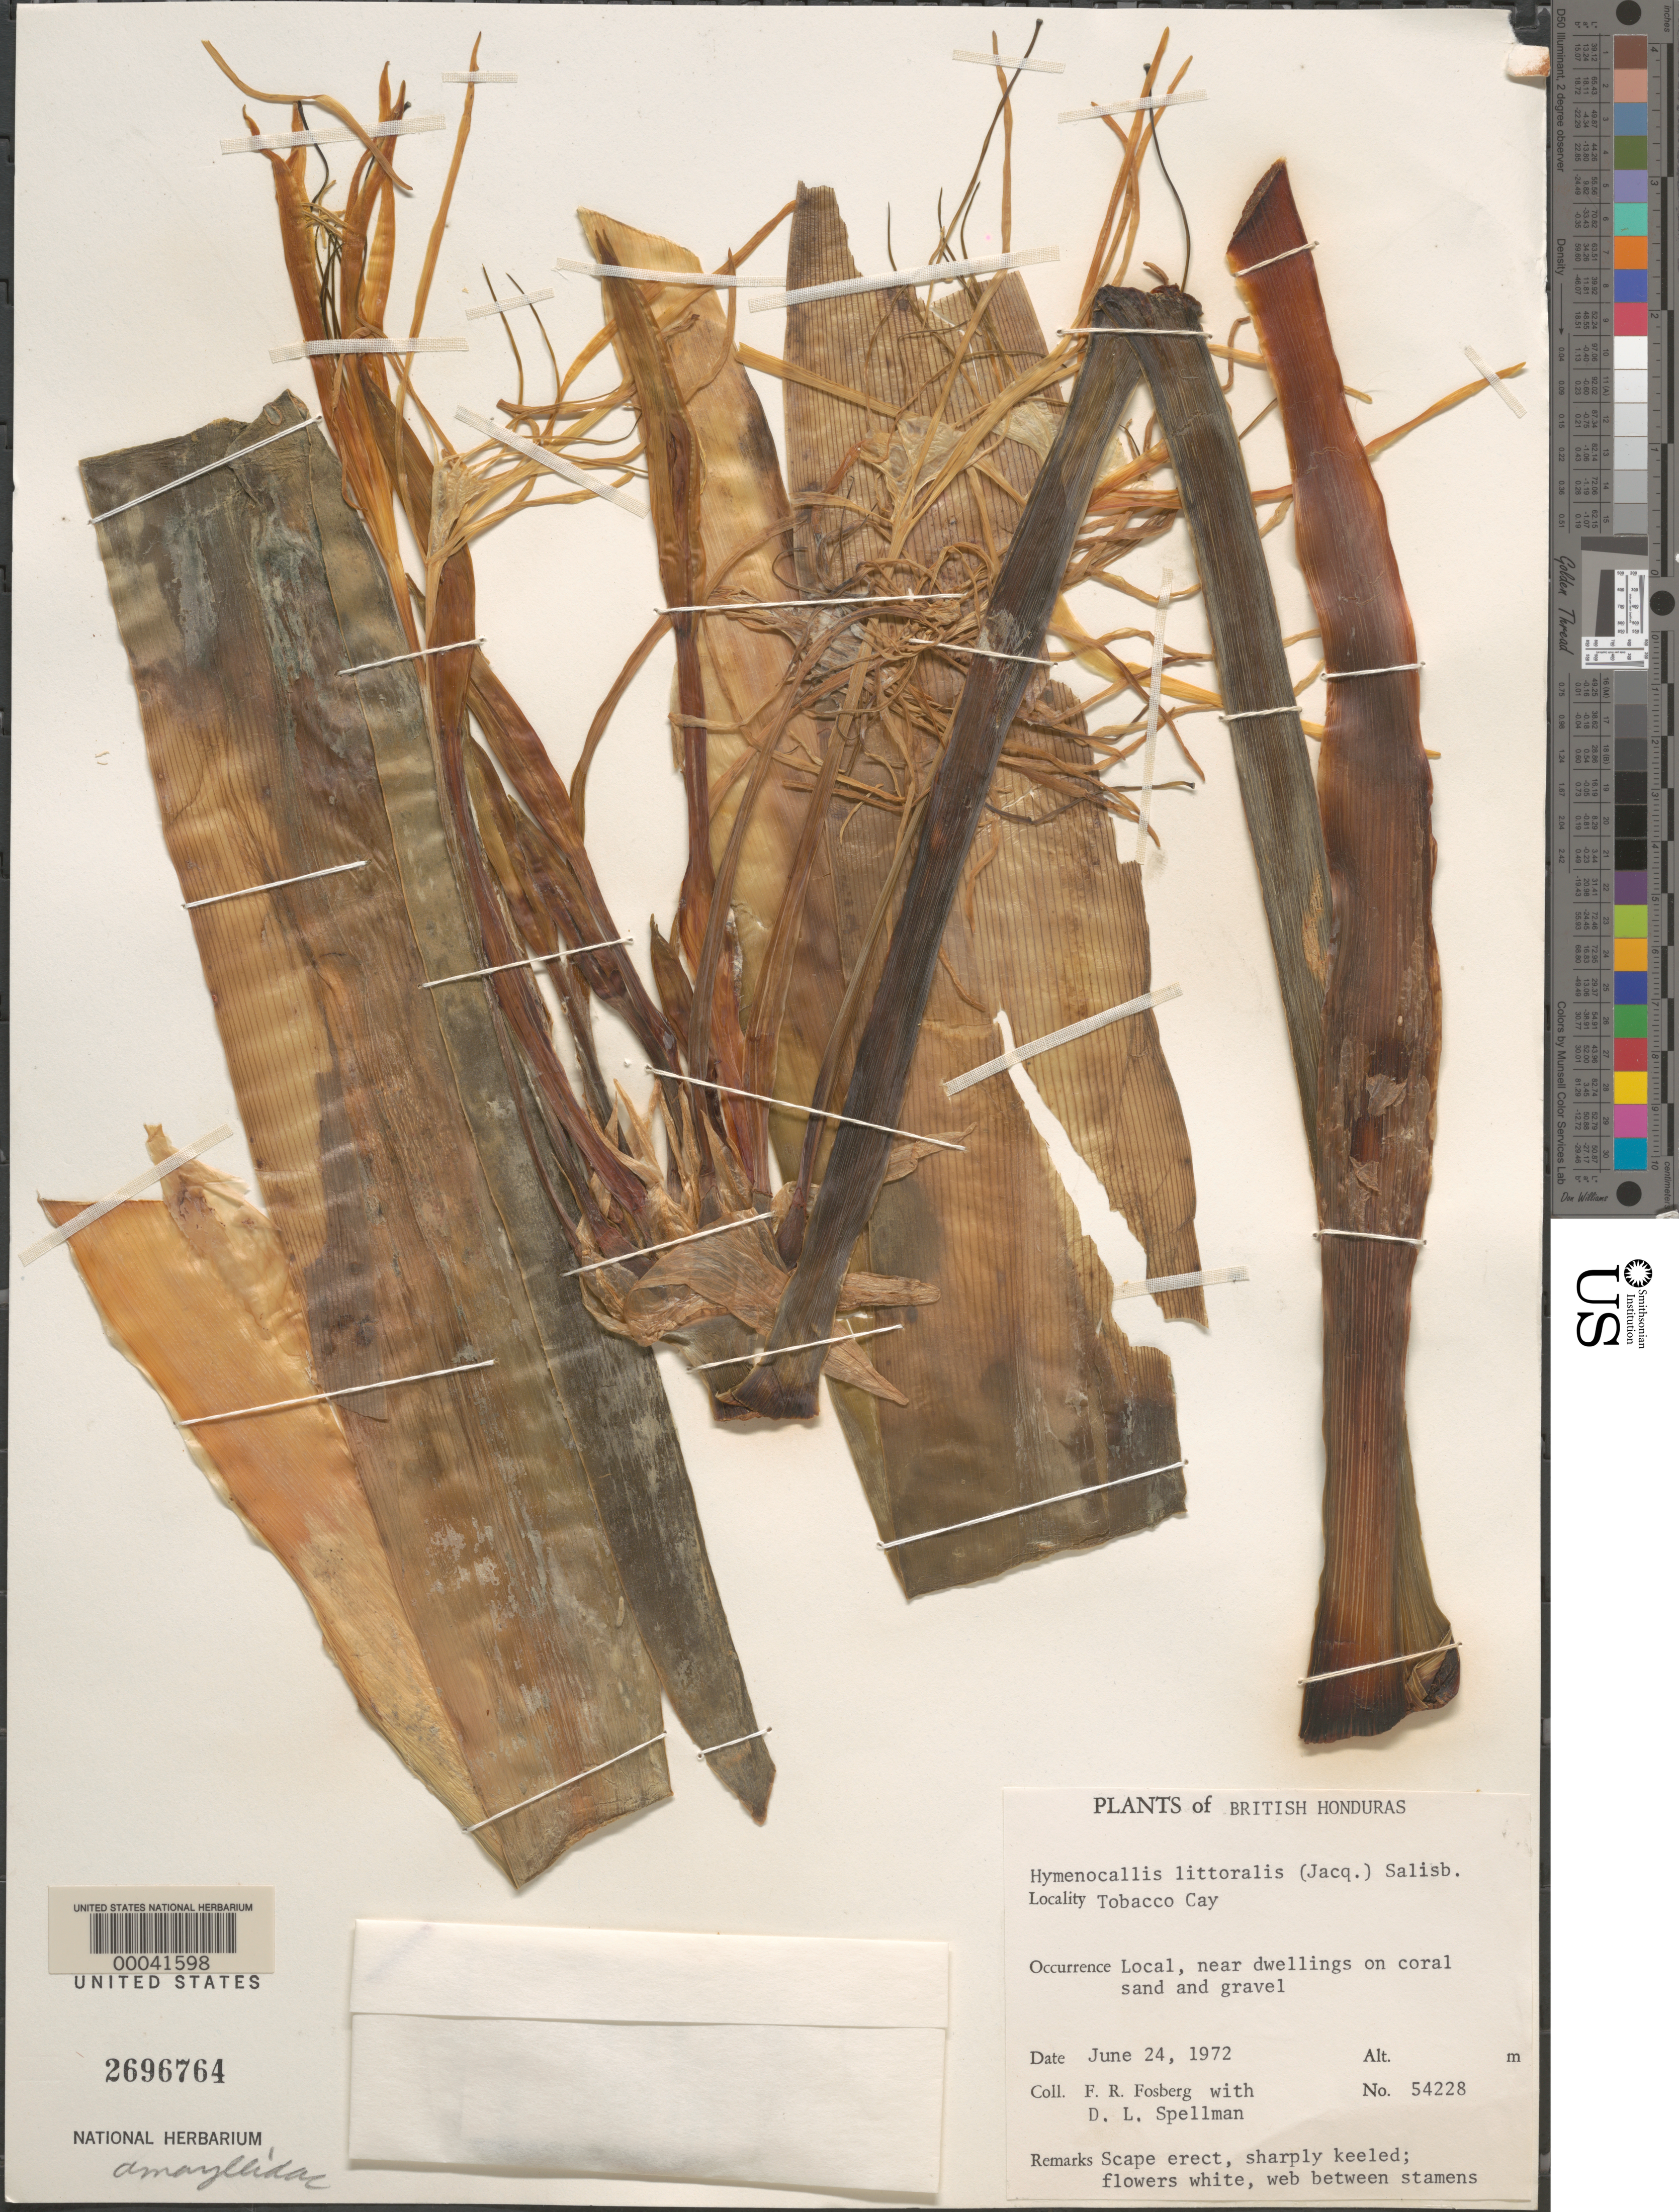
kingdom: Plantae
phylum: Tracheophyta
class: Liliopsida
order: Asparagales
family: Amaryllidaceae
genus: Hymenocallis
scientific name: Hymenocallis littoralis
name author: (Jacq.) Salisb.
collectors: F. R. Fosberg & D. L. Spellman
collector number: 54228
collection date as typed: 24 Jun 1972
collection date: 1972-06-24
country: Belize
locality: Tobacco Cay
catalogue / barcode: US 2696764